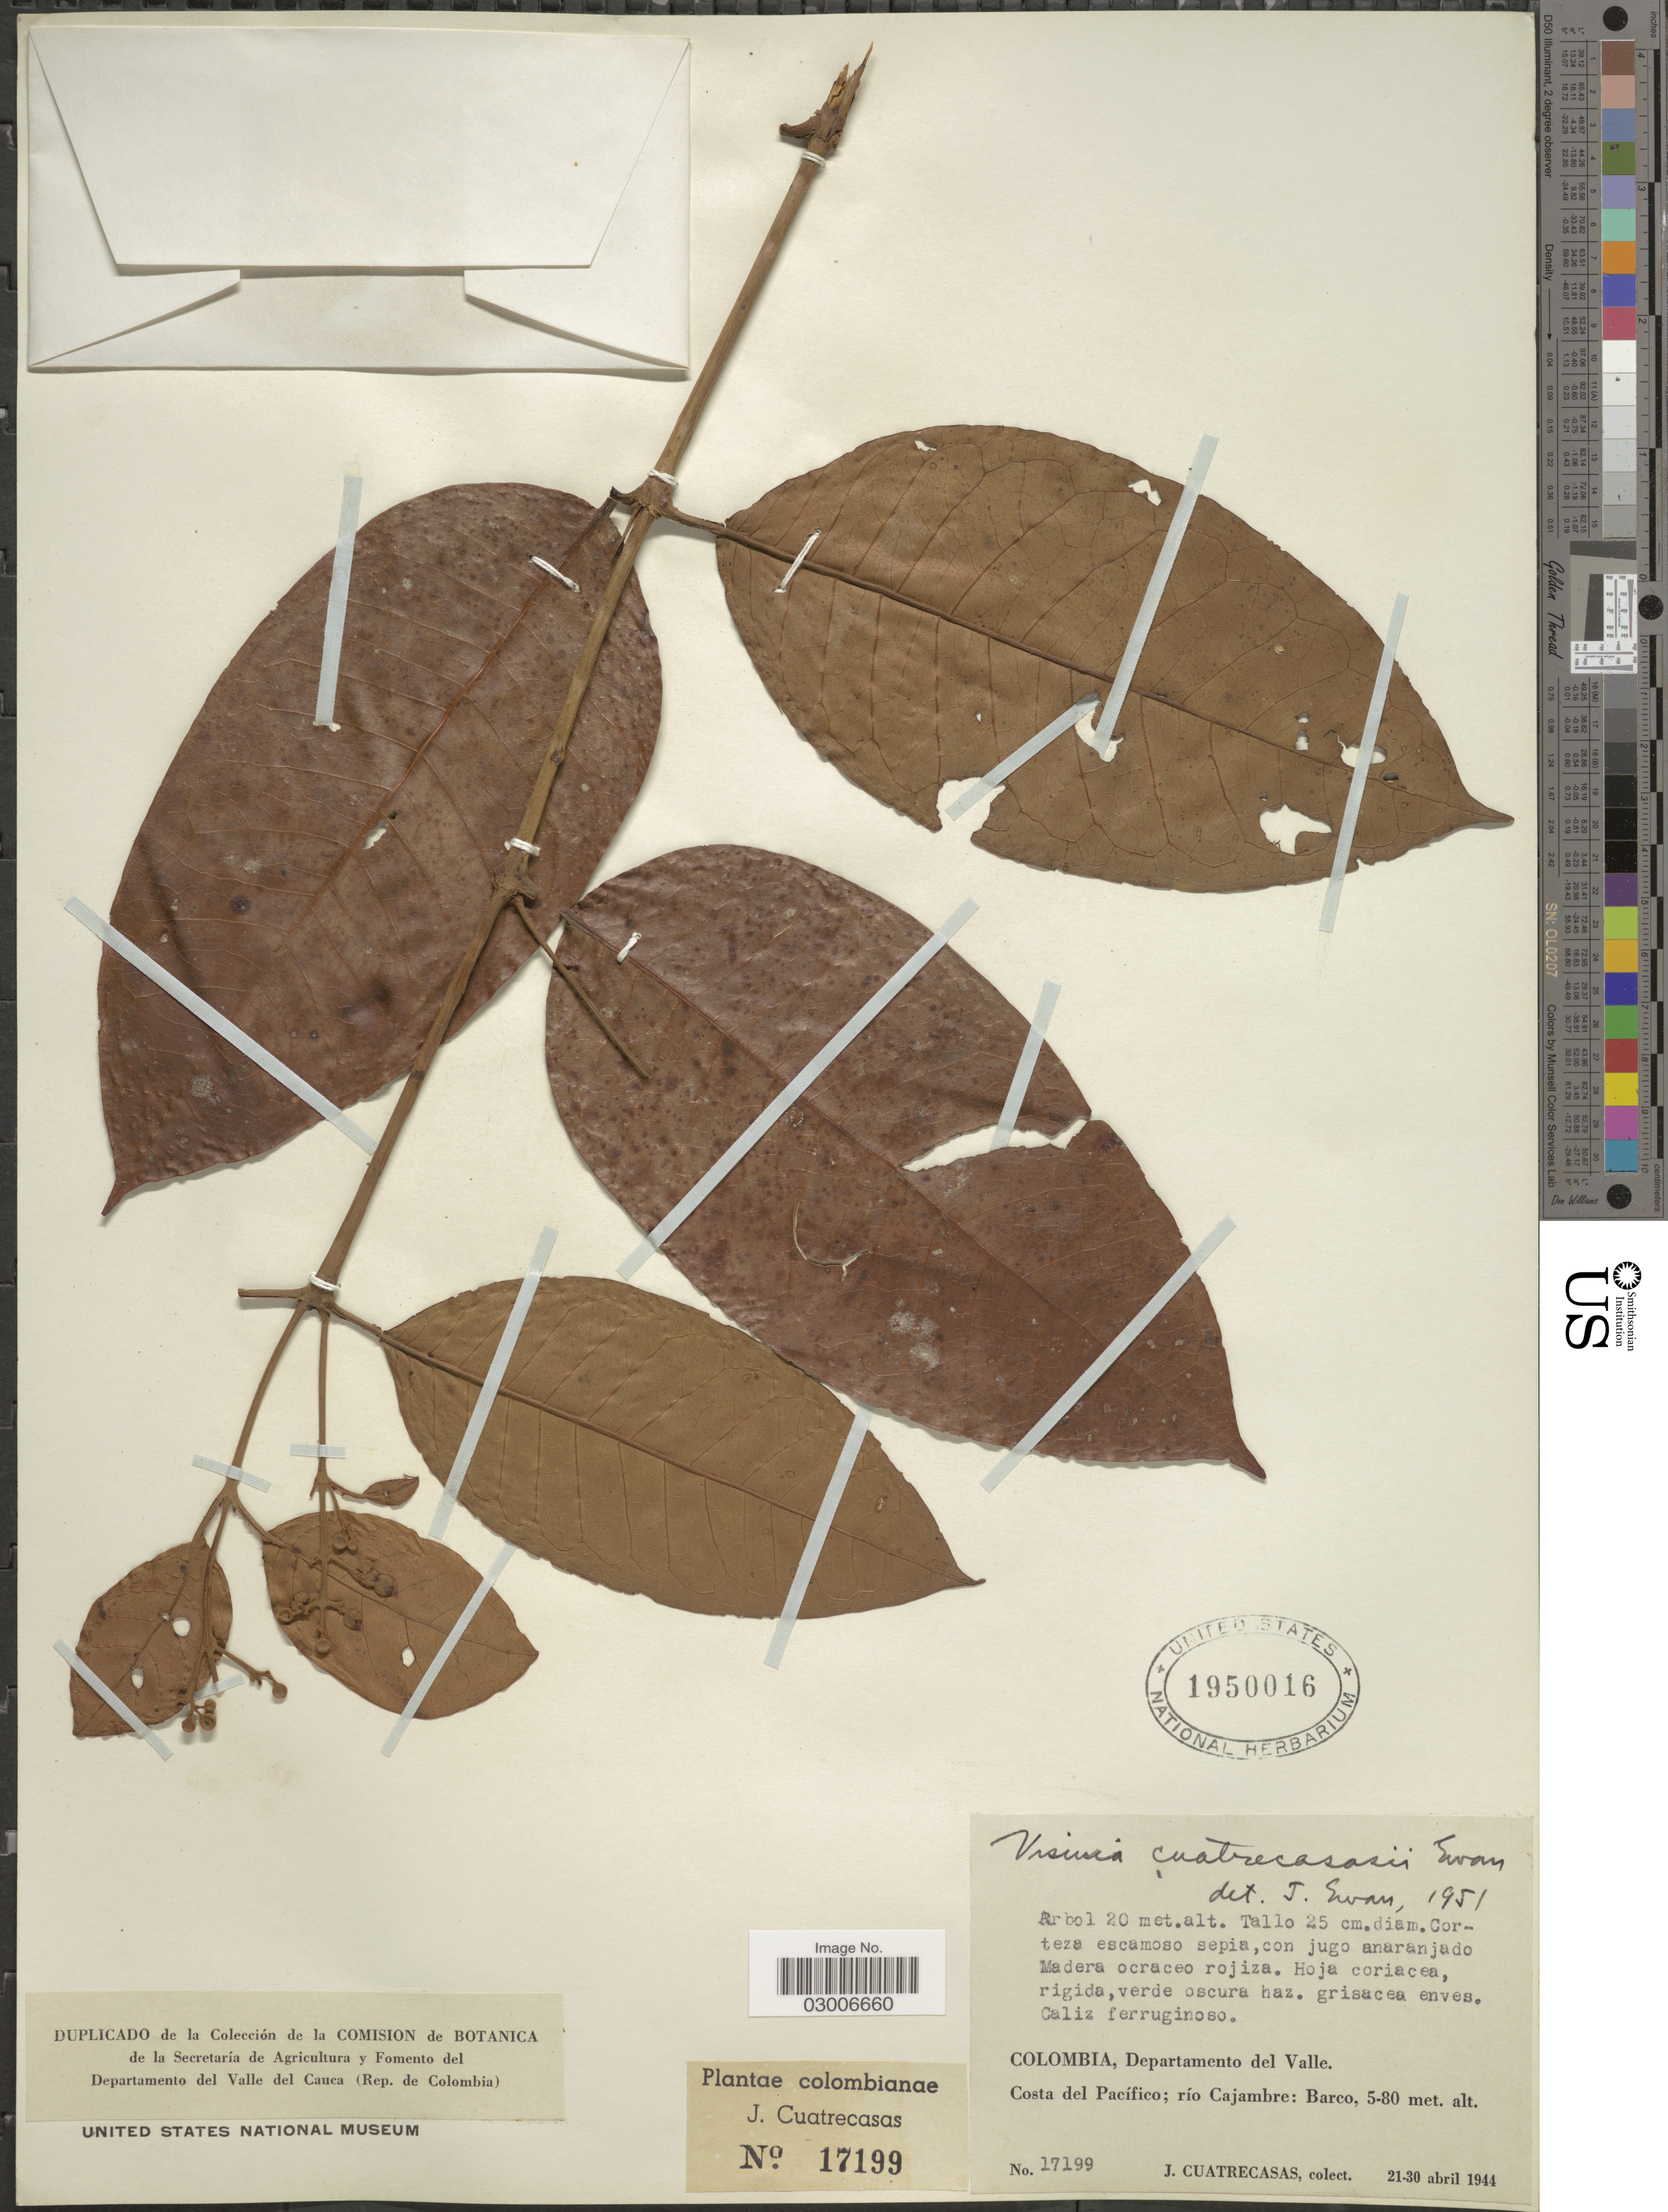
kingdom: Plantae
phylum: Tracheophyta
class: Magnoliopsida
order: Malpighiales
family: Hypericaceae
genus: Vismia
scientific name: Vismia cuatrecasasii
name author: Ewan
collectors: J. Cuatrecasas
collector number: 17199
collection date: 1944-04-21/1944-04-30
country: Colombia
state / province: Valle del Cauca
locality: Departamento del Valle, Costa del Pacífico; río Cajambre: Barco.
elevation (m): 5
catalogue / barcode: US 1950016